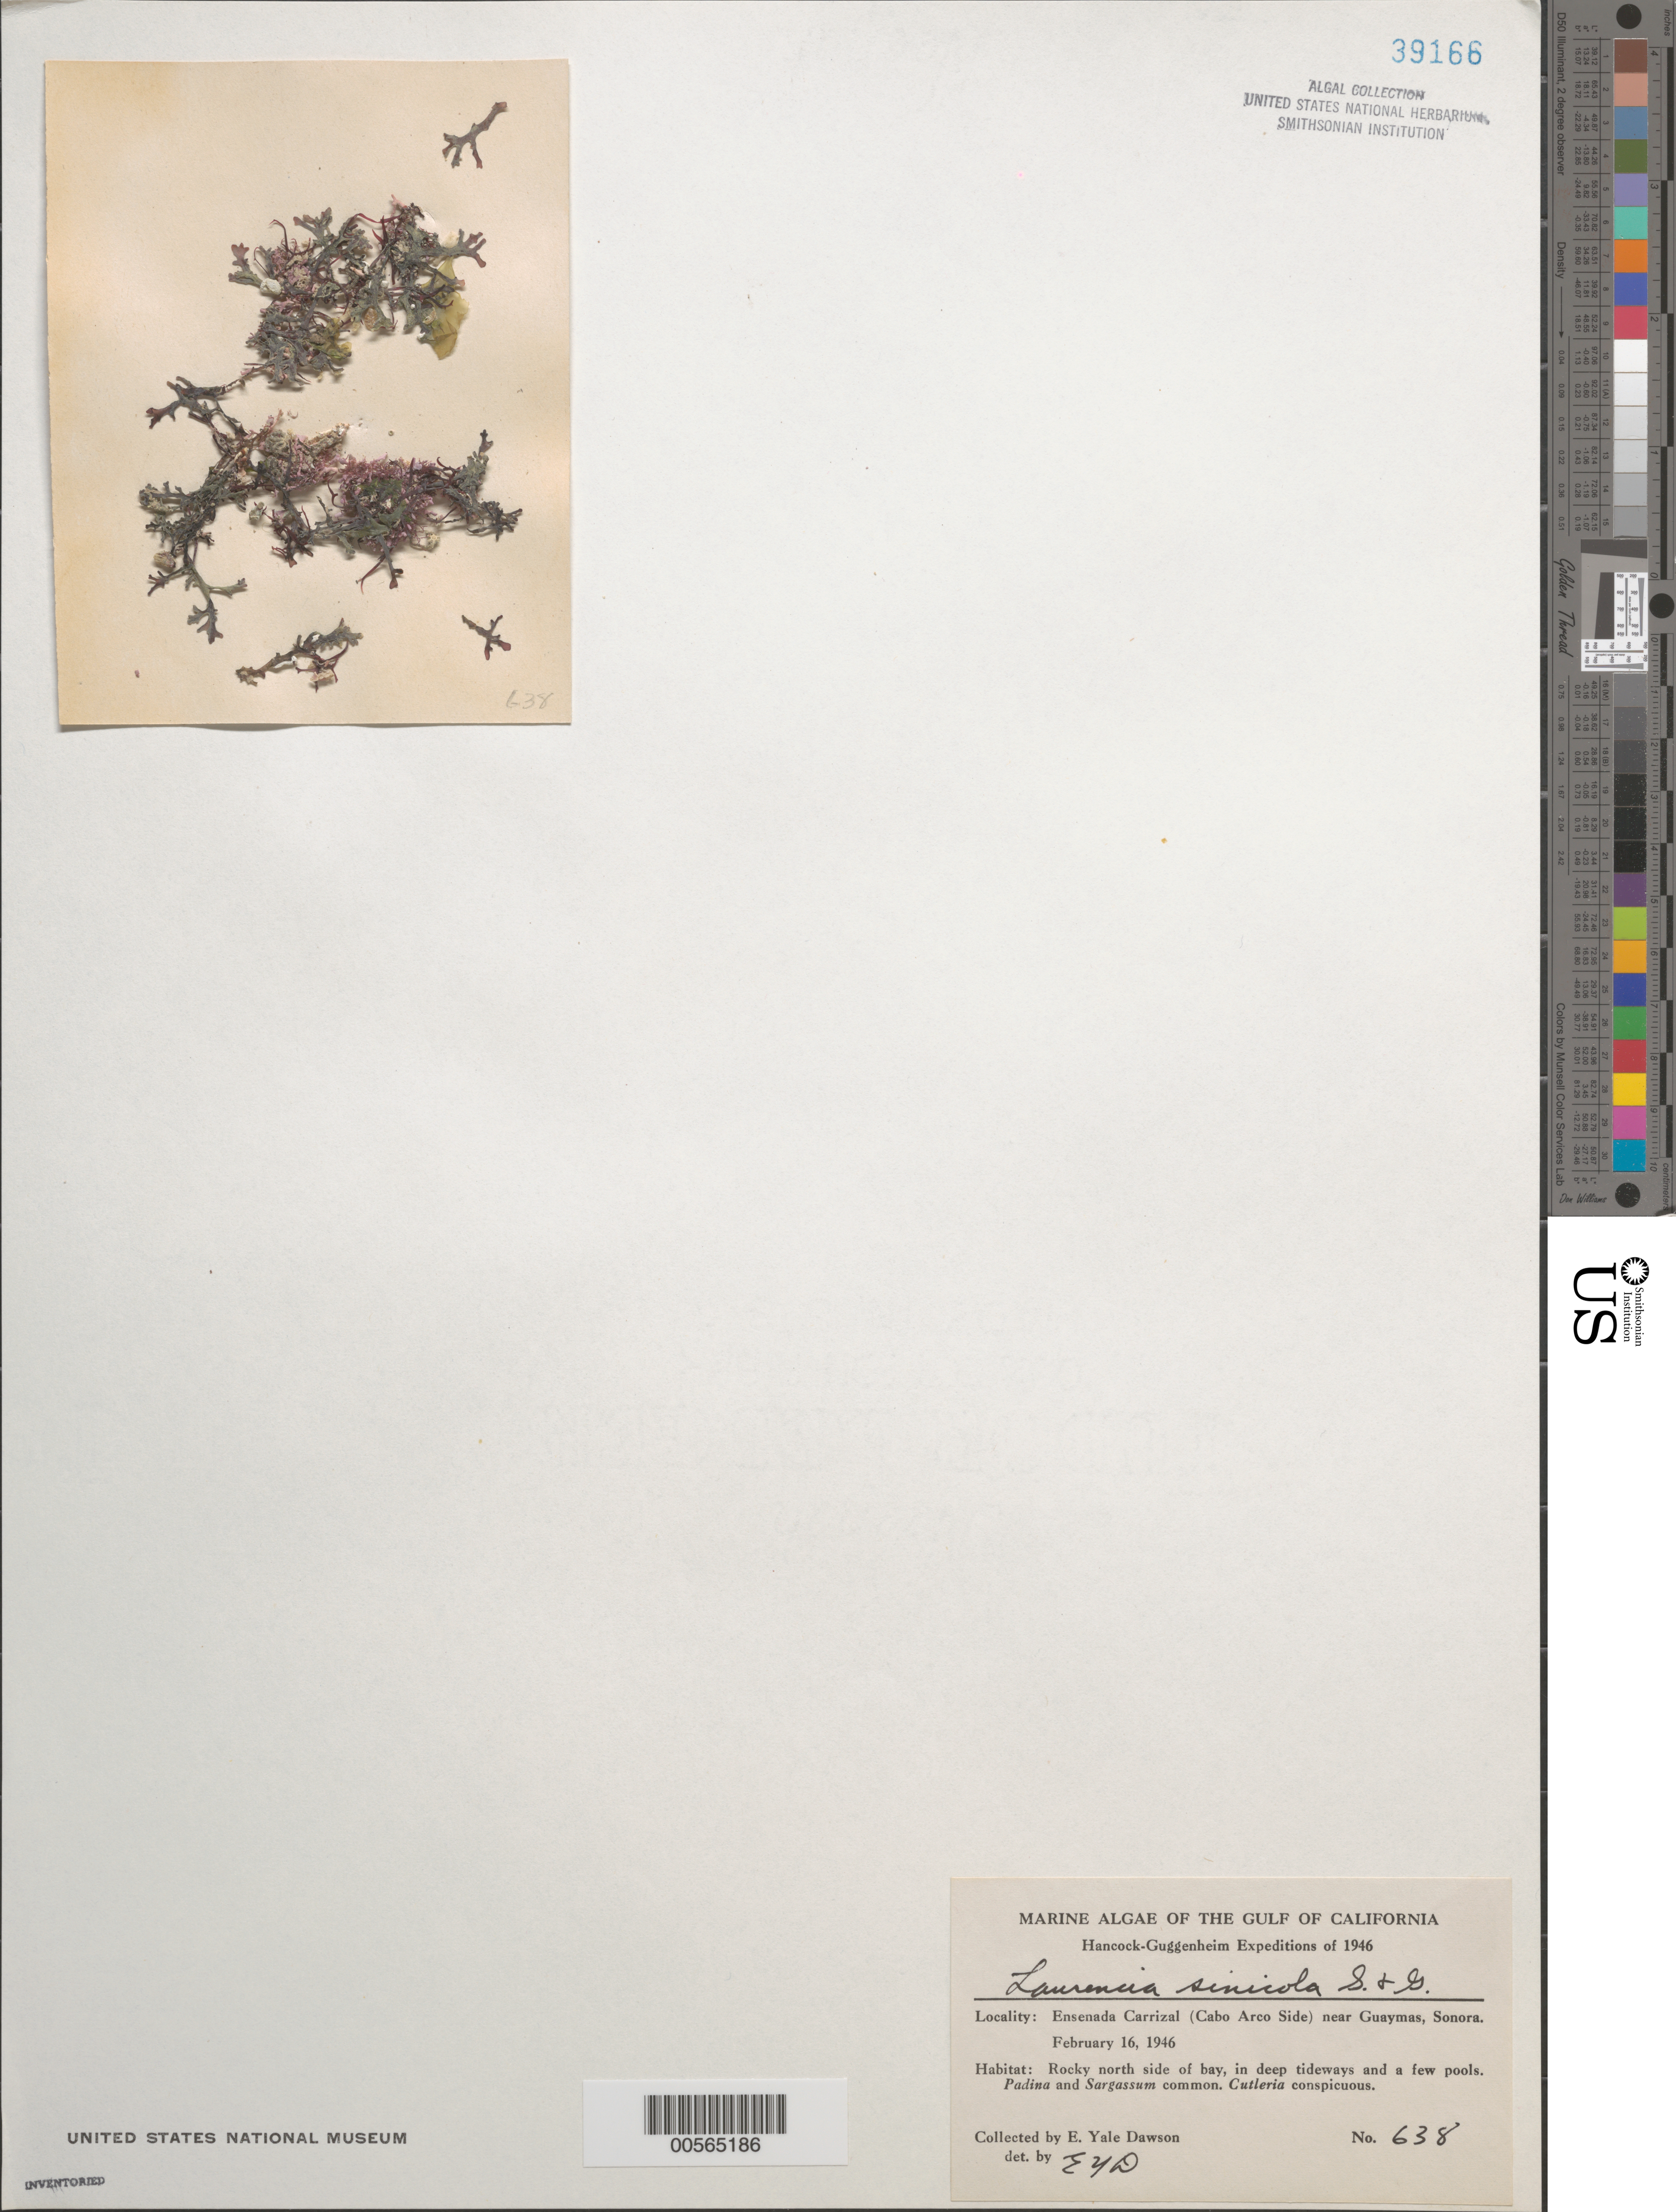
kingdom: Plantae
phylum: Rhodophyta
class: Florideophyceae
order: Ceramiales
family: Rhodomelaceae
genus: Osmundea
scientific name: Osmundea sinicola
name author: (Setchell & N.L. Gardner) K.W. Nam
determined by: Algae name updating Project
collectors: E. Y. Dawson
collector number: EYD 638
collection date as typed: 16 Feb 1946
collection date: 1946-02-16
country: Mexico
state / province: Sonora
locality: Ensenada Carrizal (Cabo Arco side), near Guaymas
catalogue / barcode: US 39166